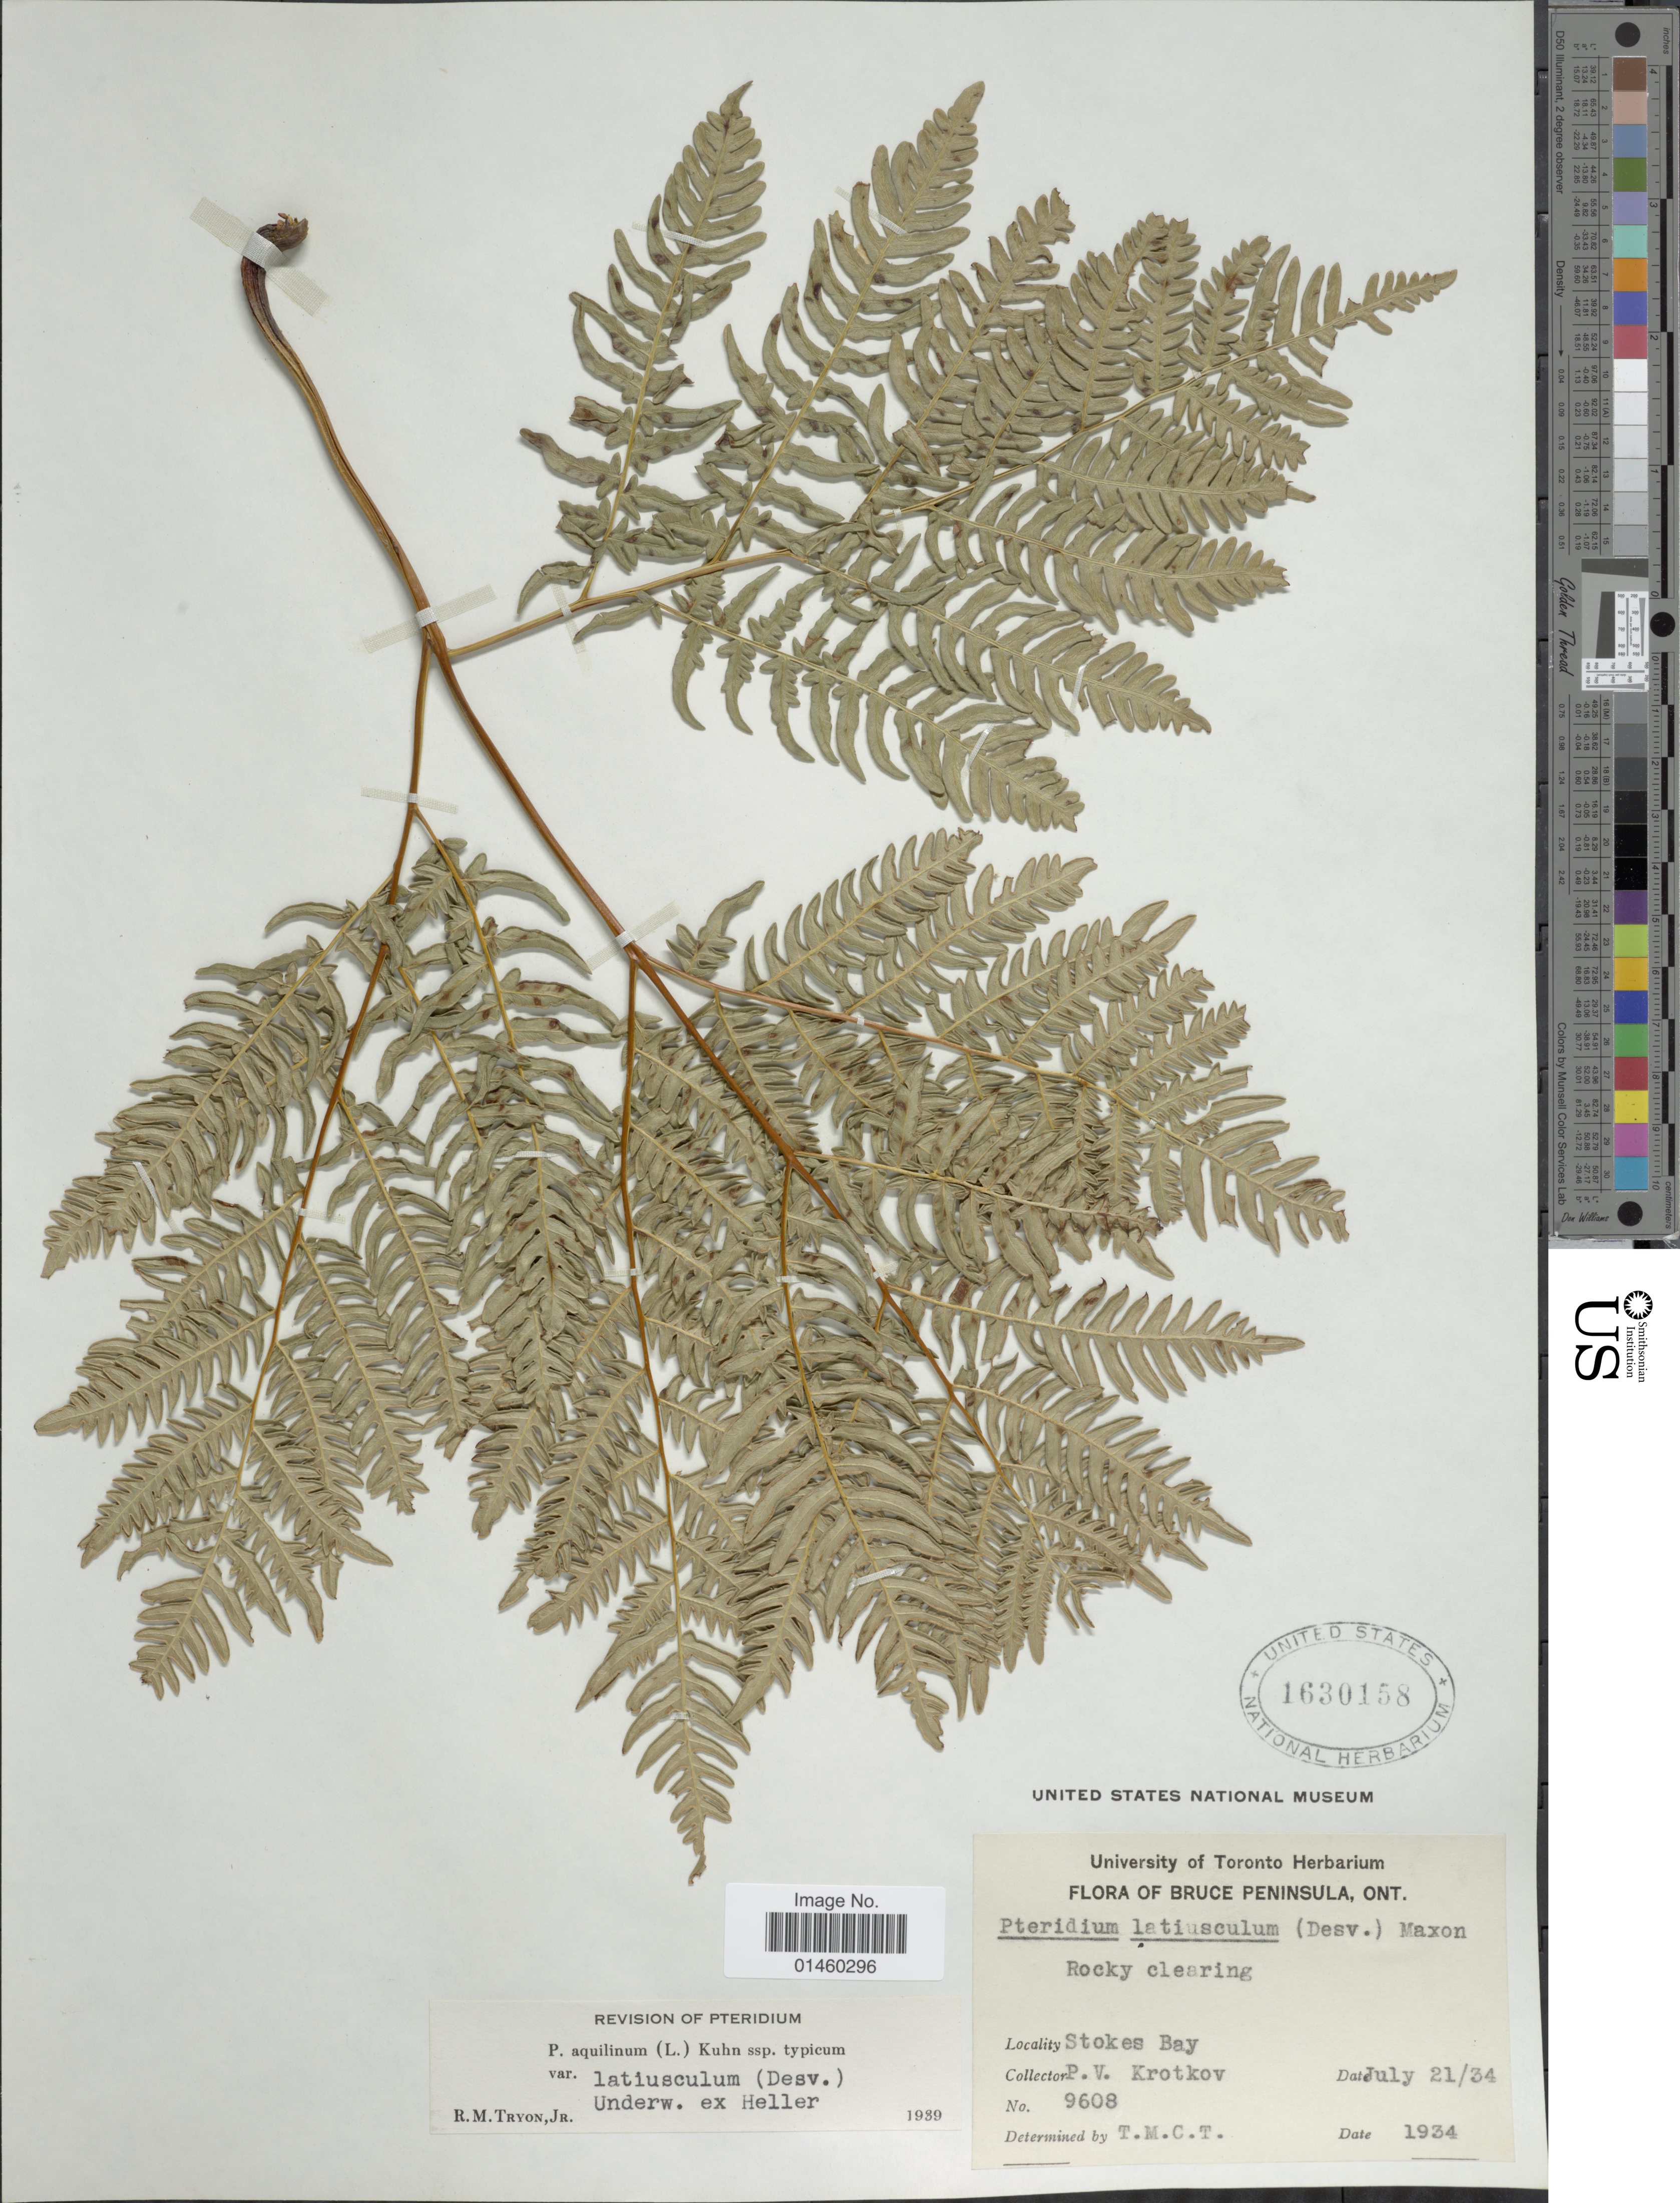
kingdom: Plantae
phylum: Tracheophyta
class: Polypodiopsida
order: Polypodiales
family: Dennstaedtiaceae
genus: Pteridium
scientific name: Pteridium aquilinum var. latiusculum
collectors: P. V. Krotkov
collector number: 9608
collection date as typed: Transcribed d/m/y: 21/7/34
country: Canada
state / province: Ontario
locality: Bruce Peninsula, Ont. Stokes Bay.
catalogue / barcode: US 1630158